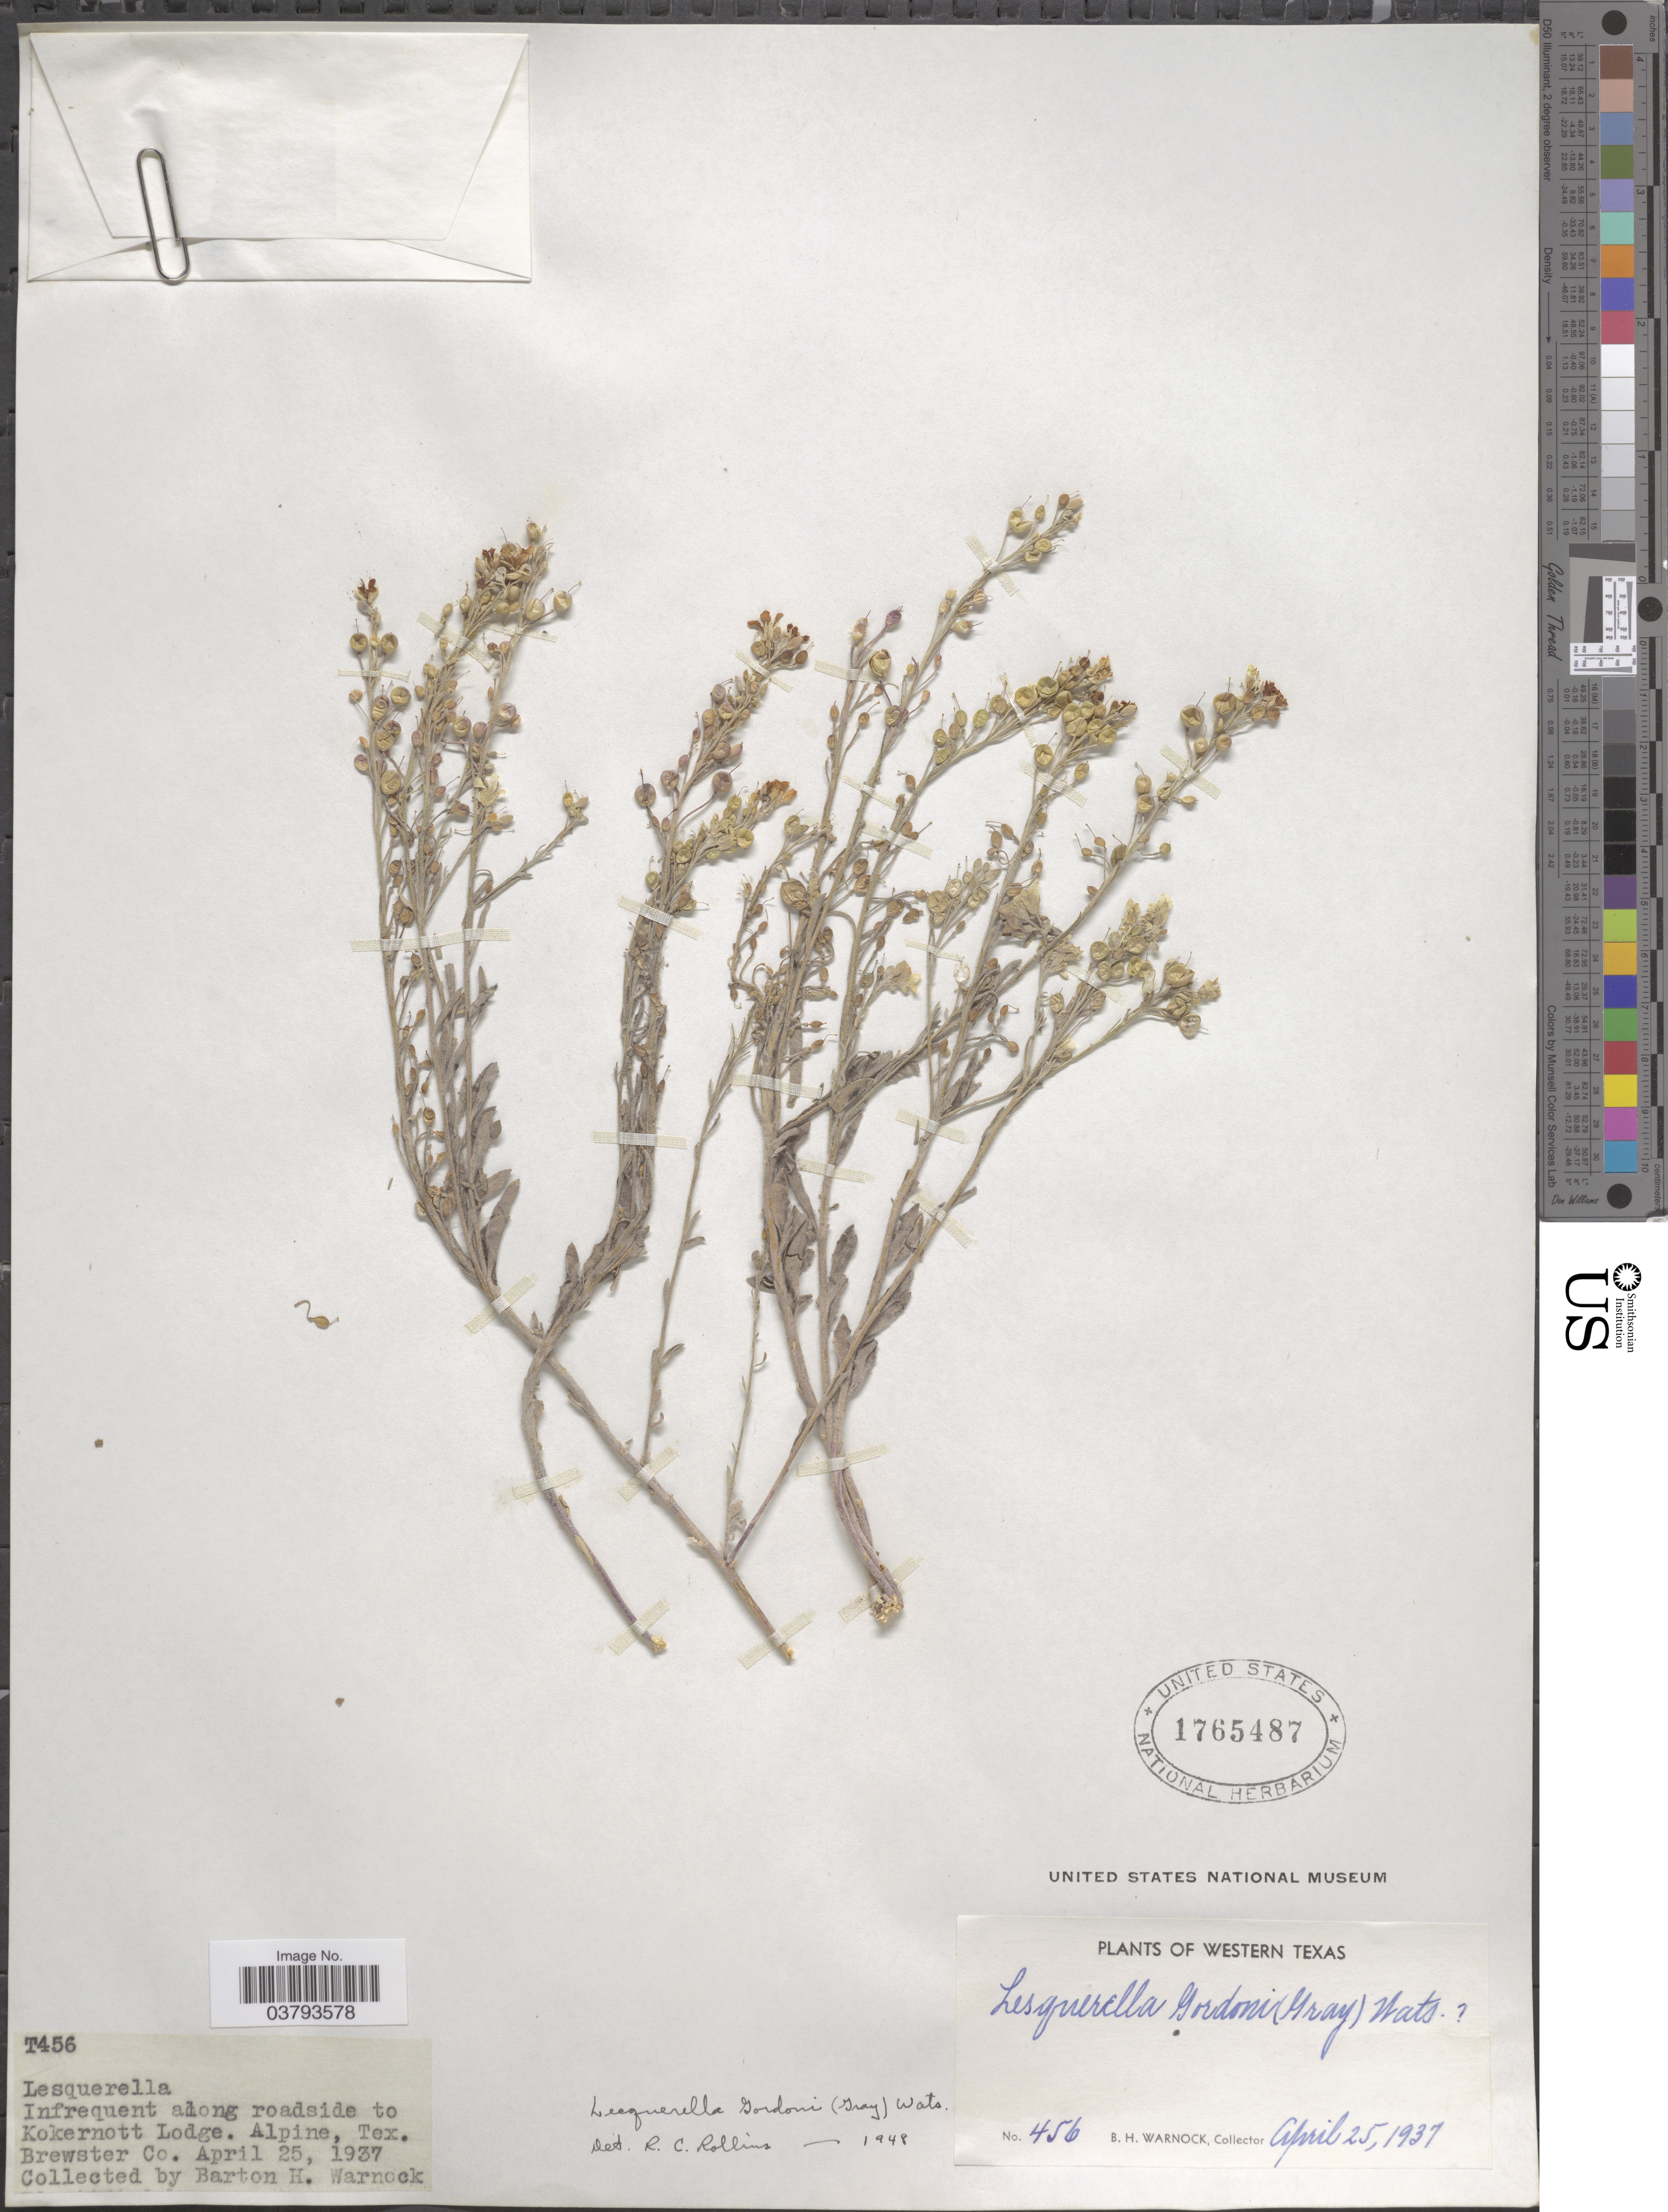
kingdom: Plantae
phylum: Tracheophyta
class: Magnoliopsida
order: Brassicales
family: Brassicaceae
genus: Lesquerella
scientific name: Lesquerella gordonii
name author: (A. Gray) S. Watson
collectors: B. H. Warnock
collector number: T456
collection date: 1937-04-25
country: United States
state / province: Texas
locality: Western Texas. Infrequent along roadside to Kokernott Lodge. Alpine. Brewster Co.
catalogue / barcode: US 1765487